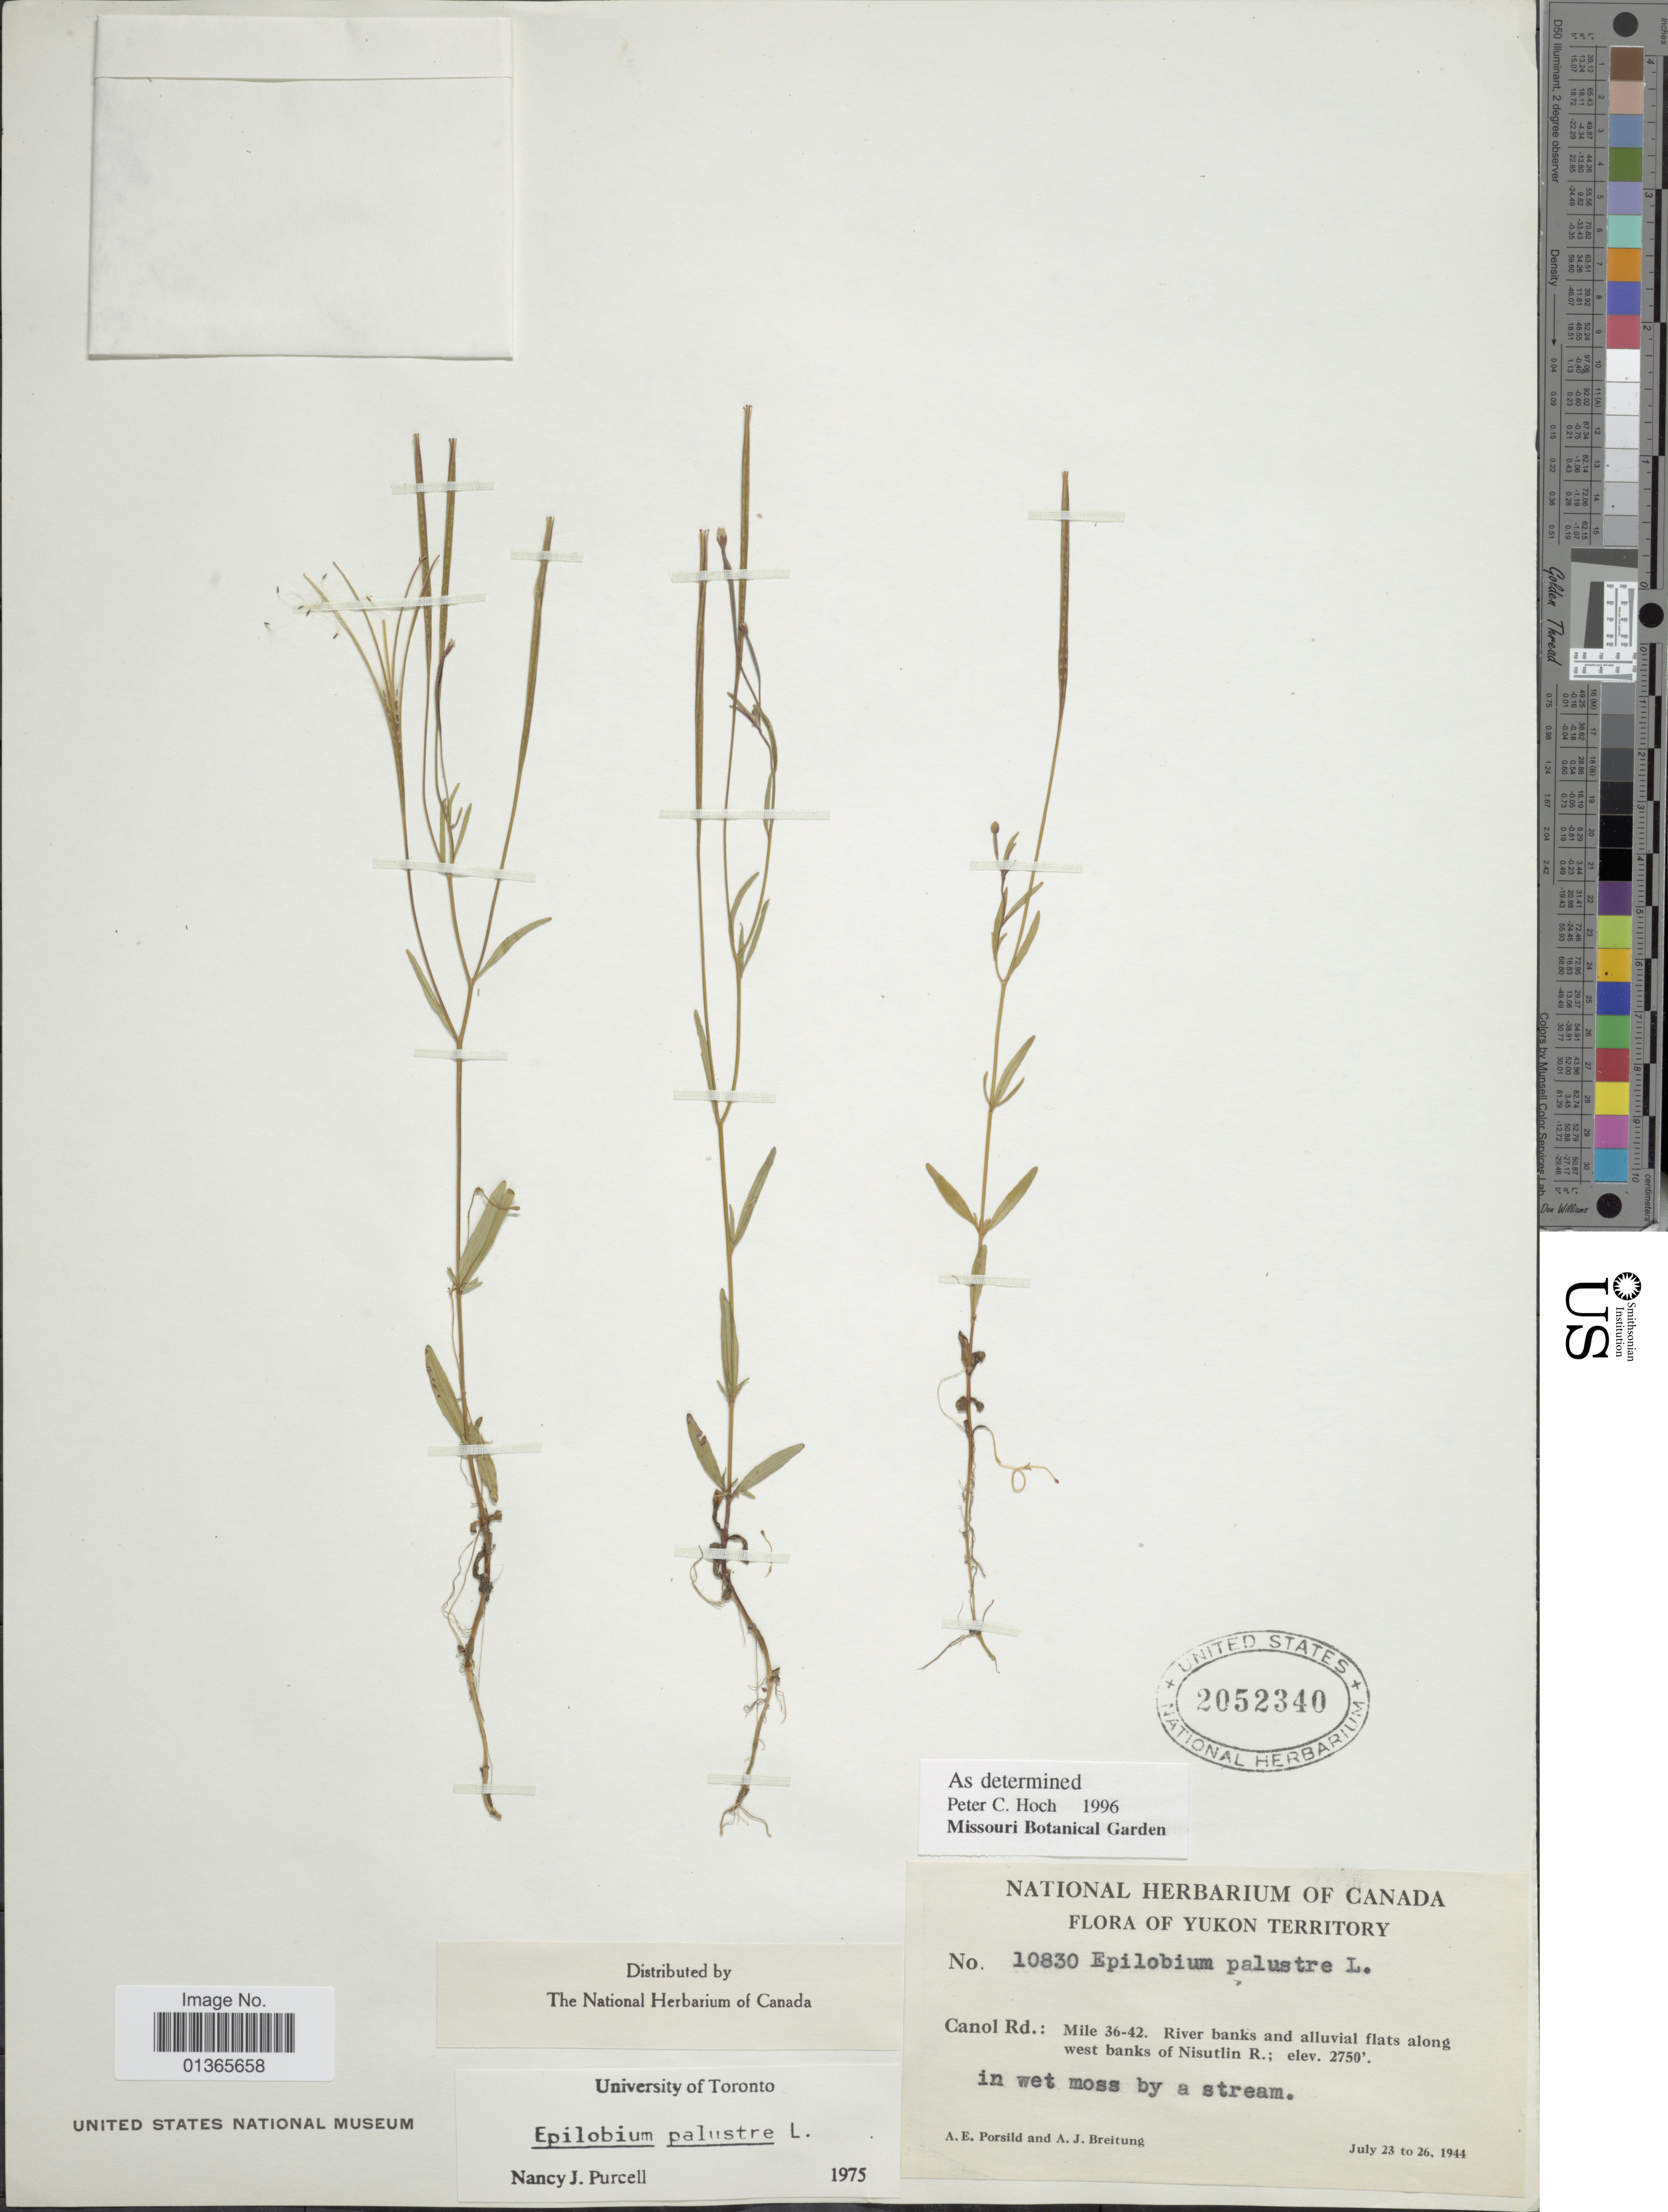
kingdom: Plantae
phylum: Tracheophyta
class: Magnoliopsida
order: Myrtales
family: Onagraceae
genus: Epilobium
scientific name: Epilobium palustre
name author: L.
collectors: A. E. Porsild & A. Breitung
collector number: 10830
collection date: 1944-07-23/1944-07-26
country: Canada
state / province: Yukon Territory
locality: Canol Rd.: Mile 36-42. River banks and alluvial flats along west banks of Nisutlin R.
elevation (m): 838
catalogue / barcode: US 2052340